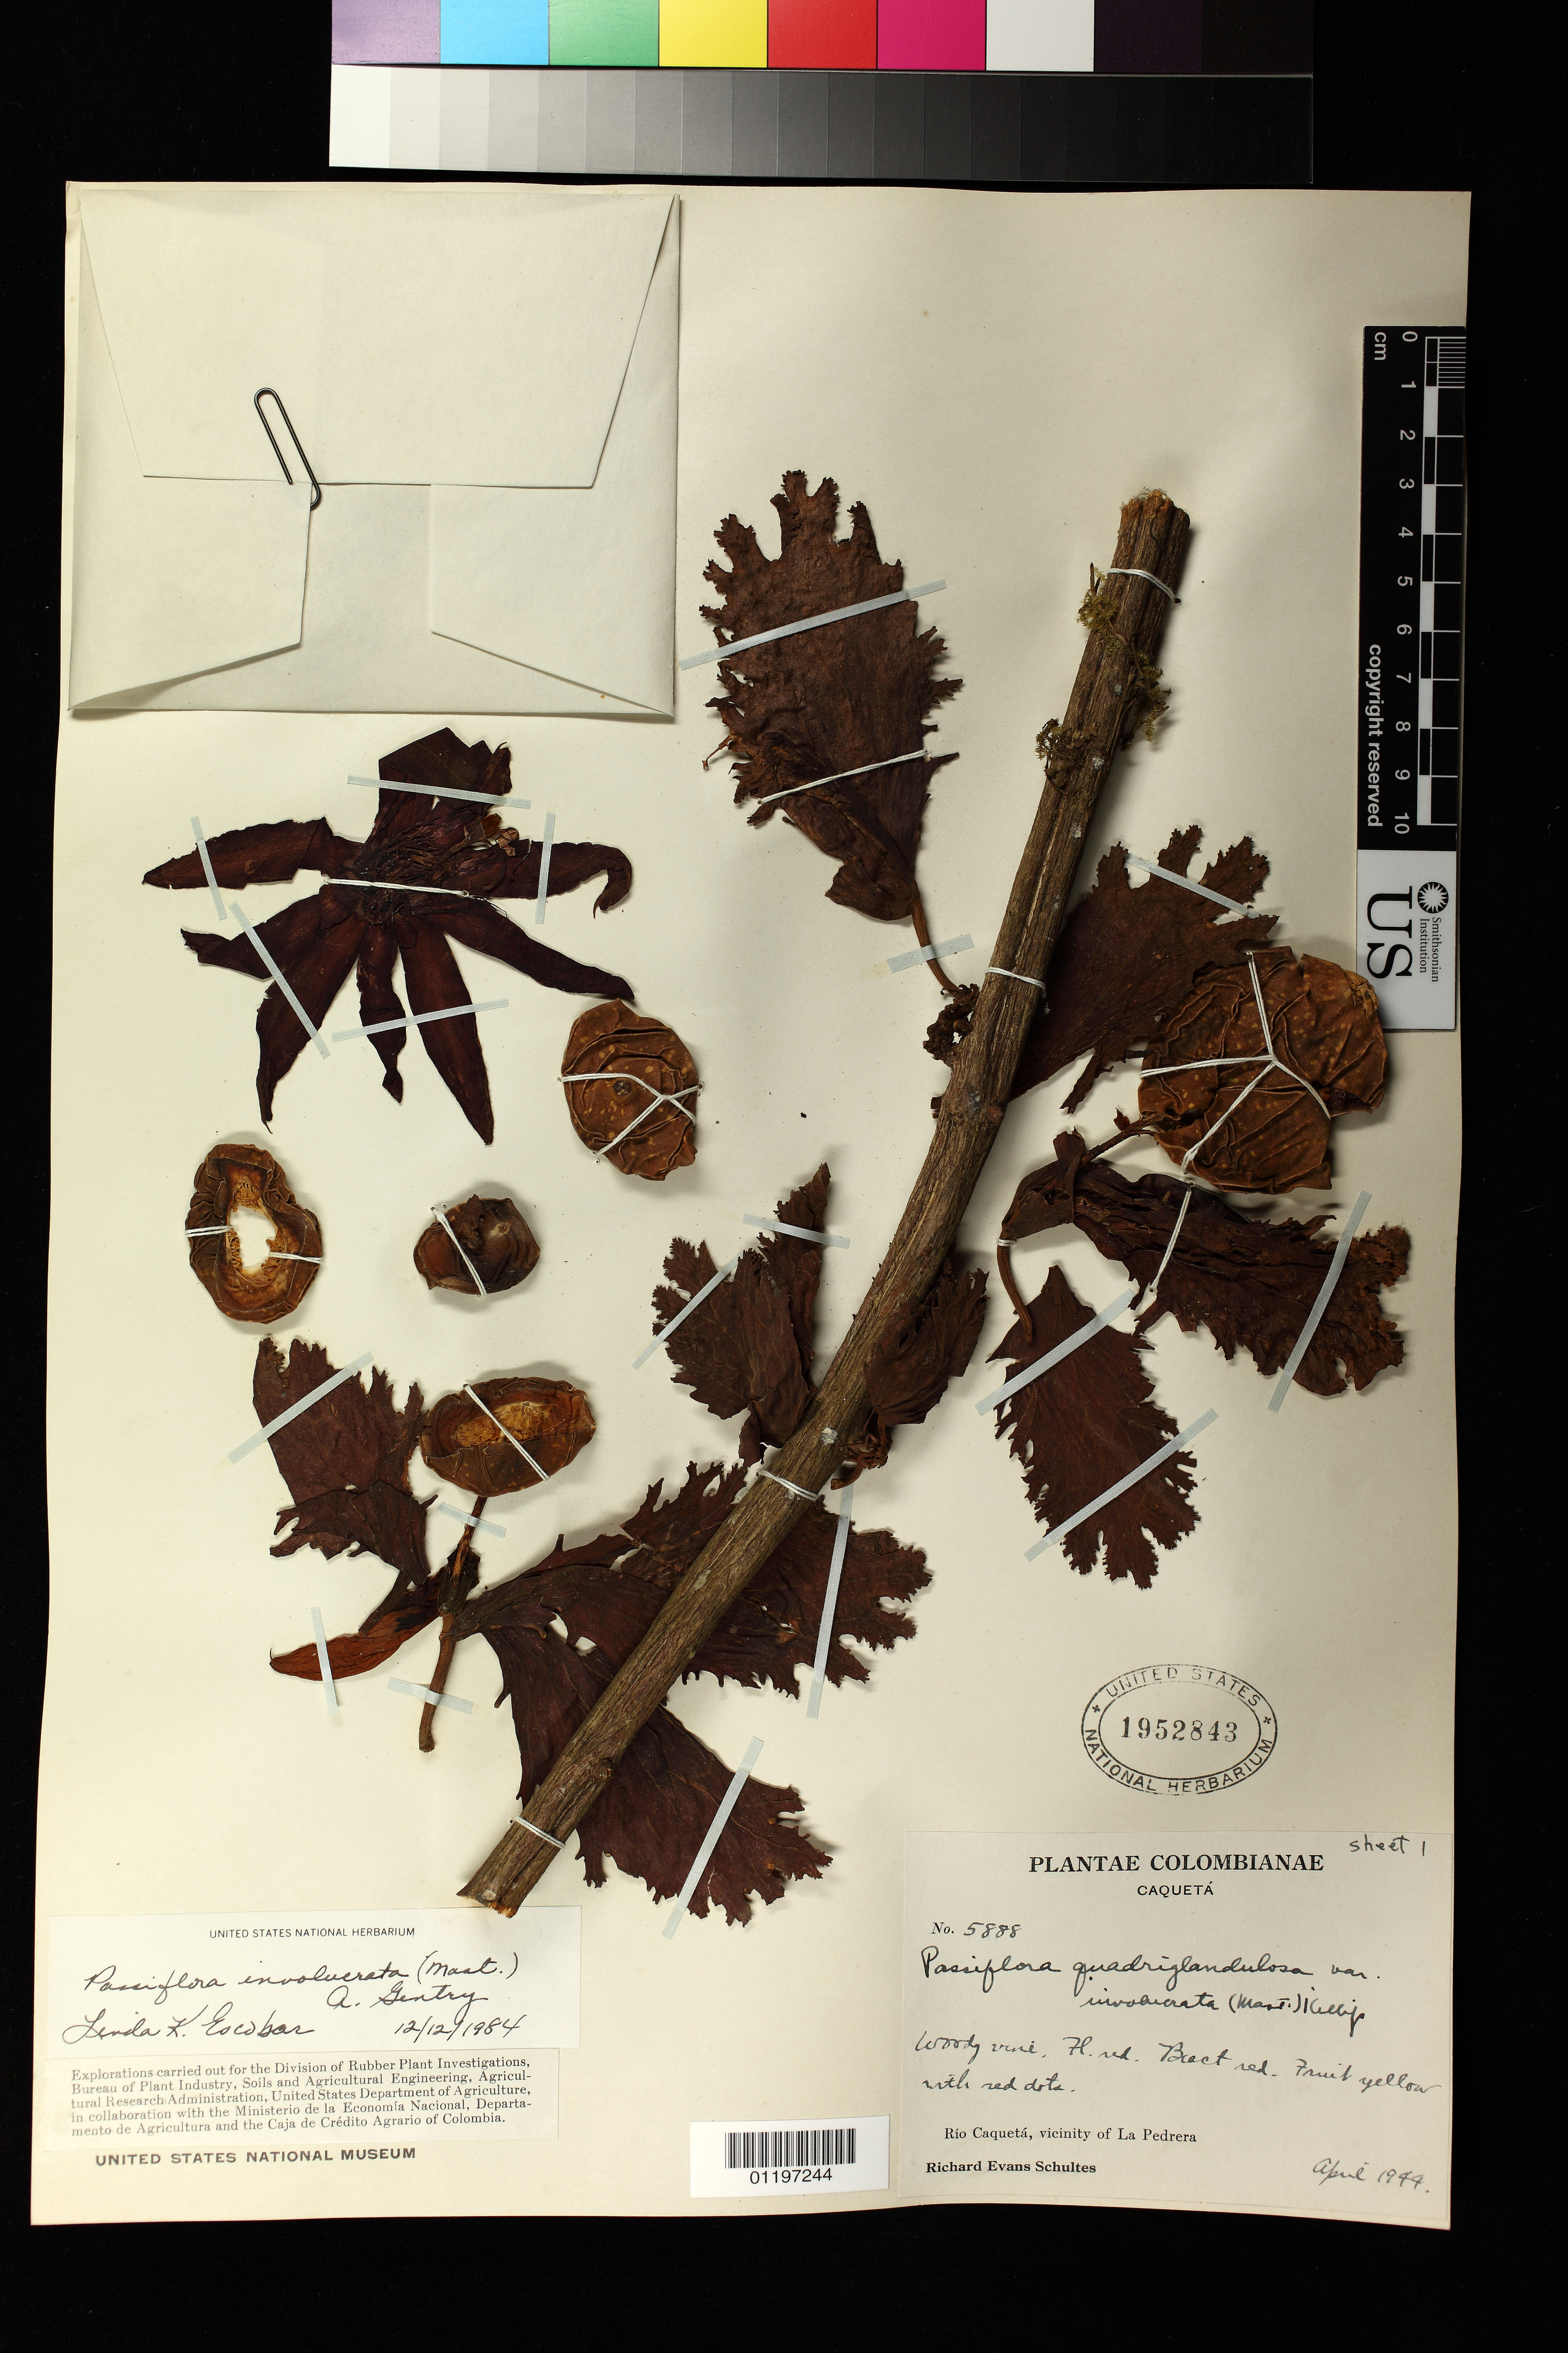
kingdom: Plantae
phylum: Tracheophyta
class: Magnoliopsida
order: Malpighiales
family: Passifloraceae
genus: Passiflora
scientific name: Passiflora involucellata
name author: Harms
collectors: R. E. Schultes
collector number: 5888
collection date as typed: Apr 1944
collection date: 1944-04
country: Colombia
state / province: Caquetá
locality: Caquetá: Rio Caqueta, vicinity of La Pedrera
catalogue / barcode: US 1952843